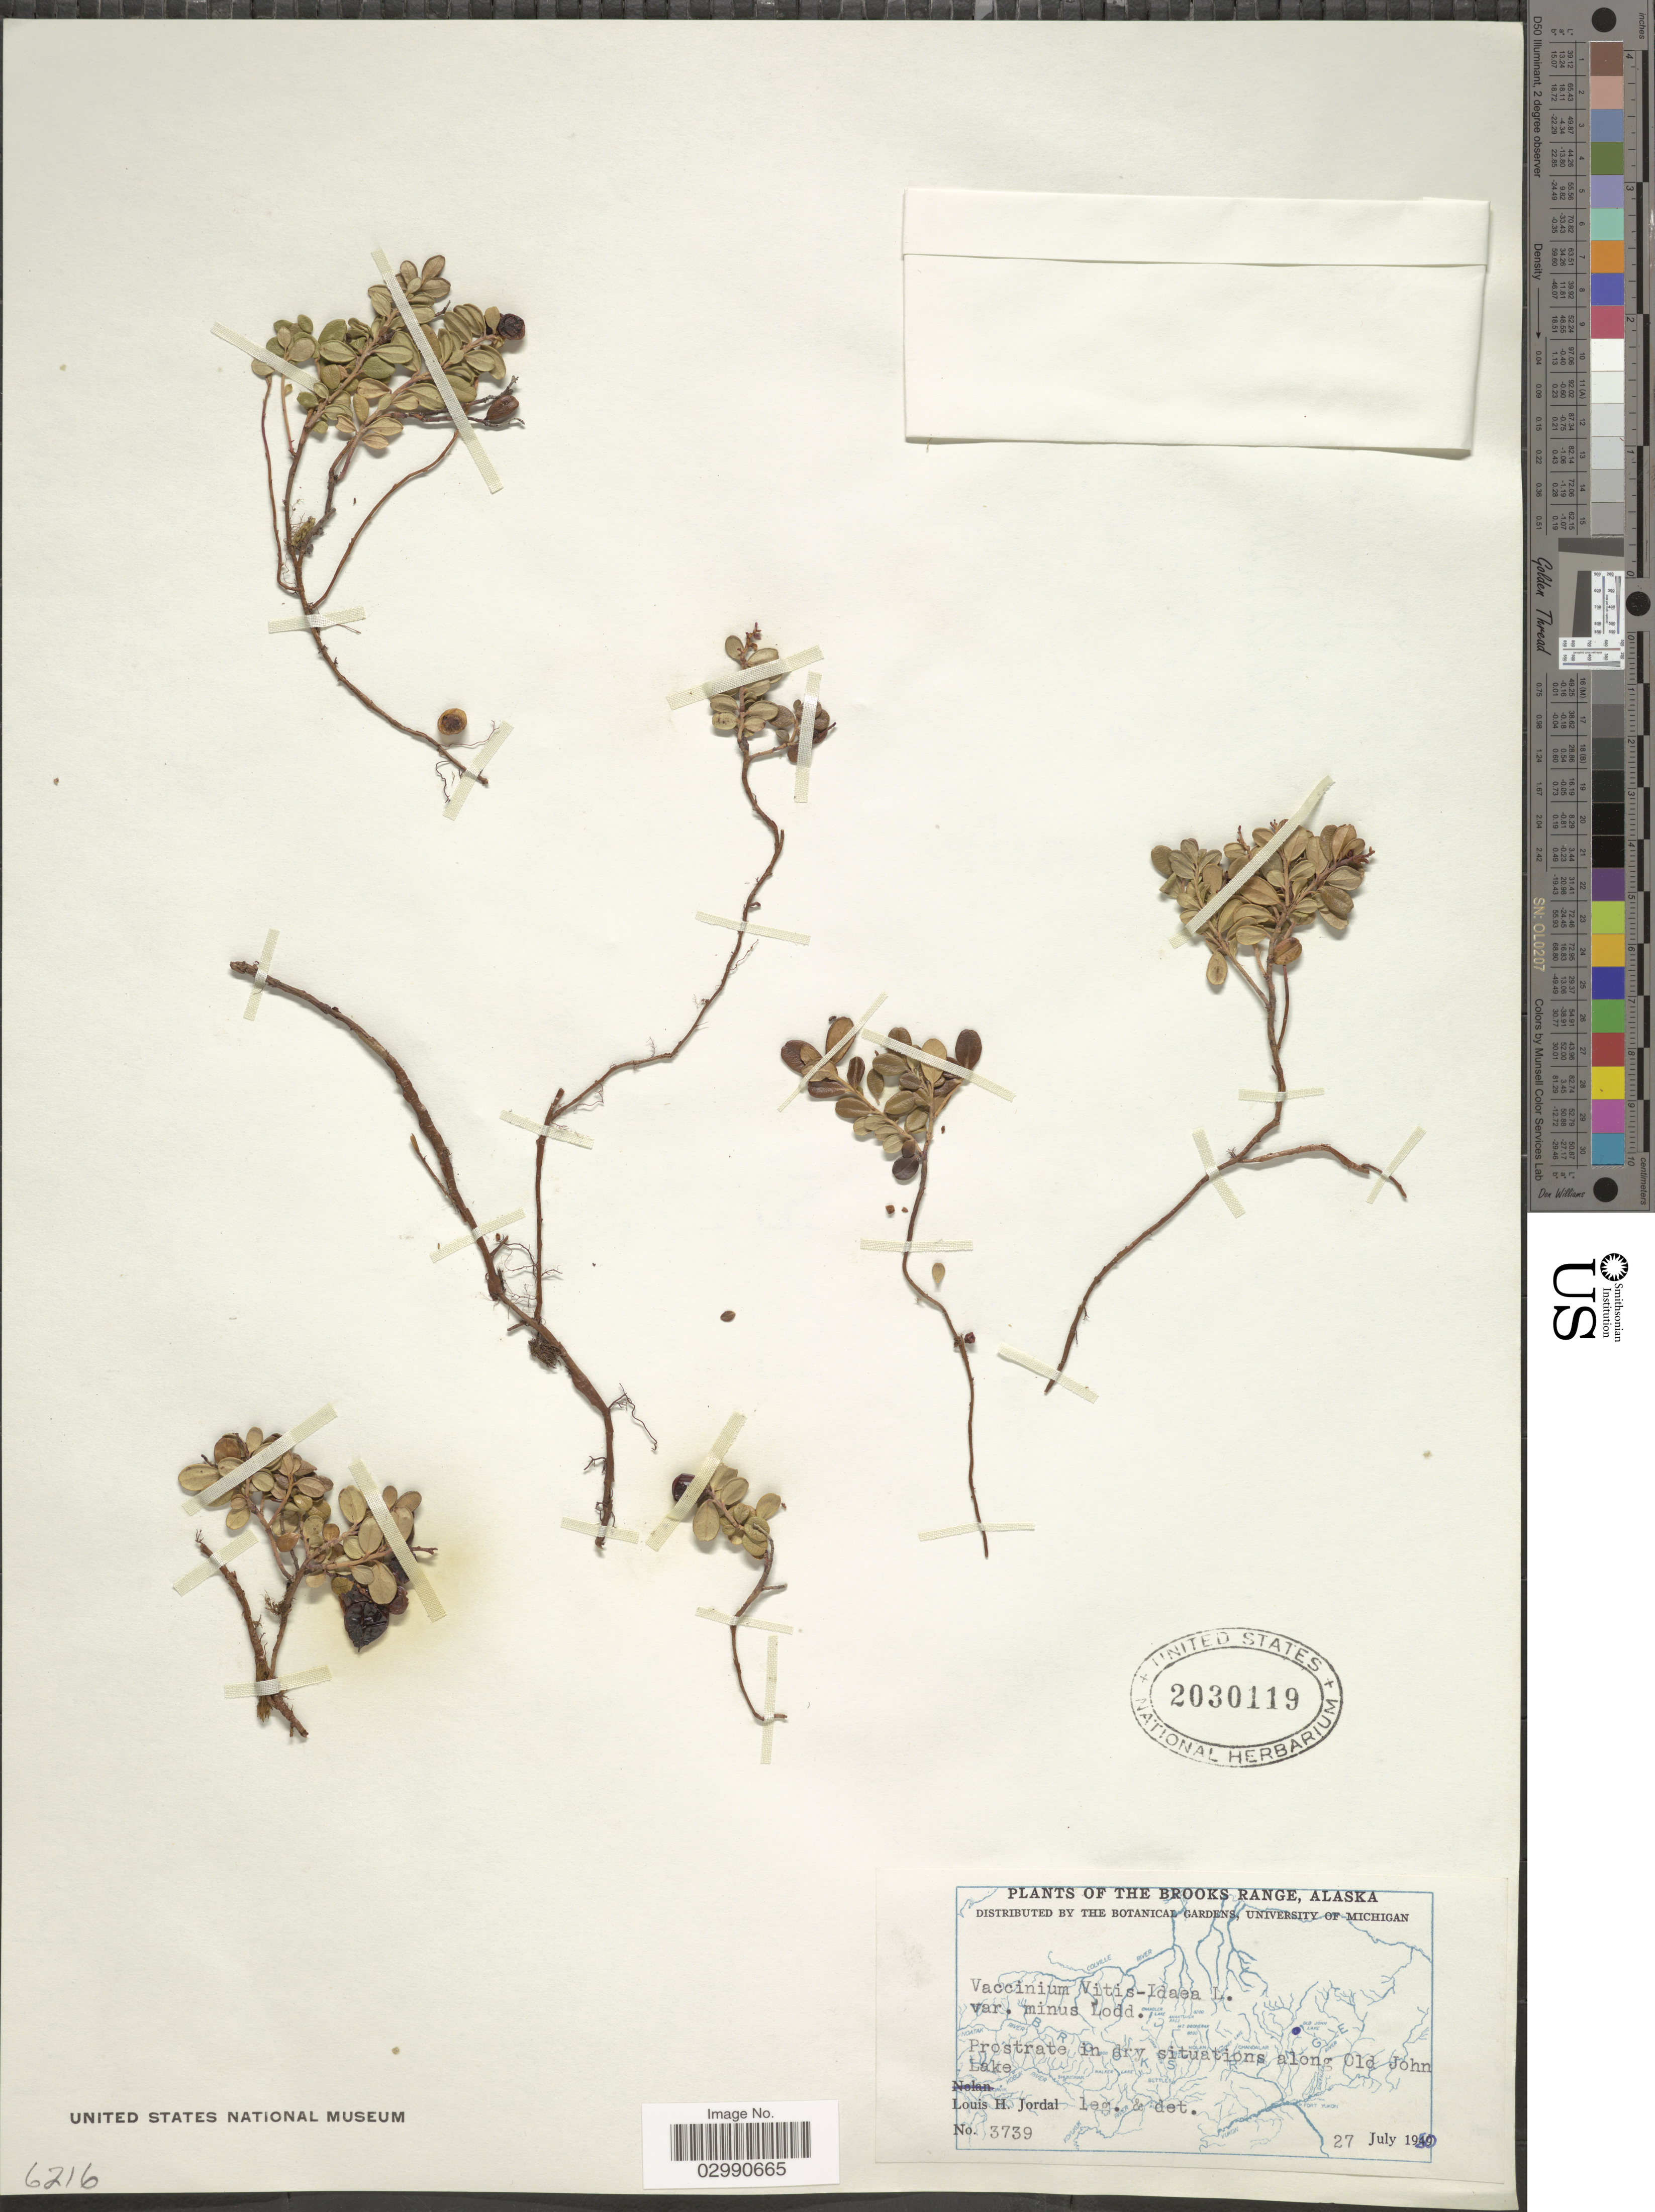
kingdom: Plantae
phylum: Tracheophyta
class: Magnoliopsida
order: Ericales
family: Ericaceae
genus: Vaccinium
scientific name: Vaccinium vitis-idaea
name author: L.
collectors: L. Jordal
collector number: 3739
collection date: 1950-07-27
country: United States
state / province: Alaska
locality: The Brooks Range, along Old John Lake.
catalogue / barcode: US 2030119